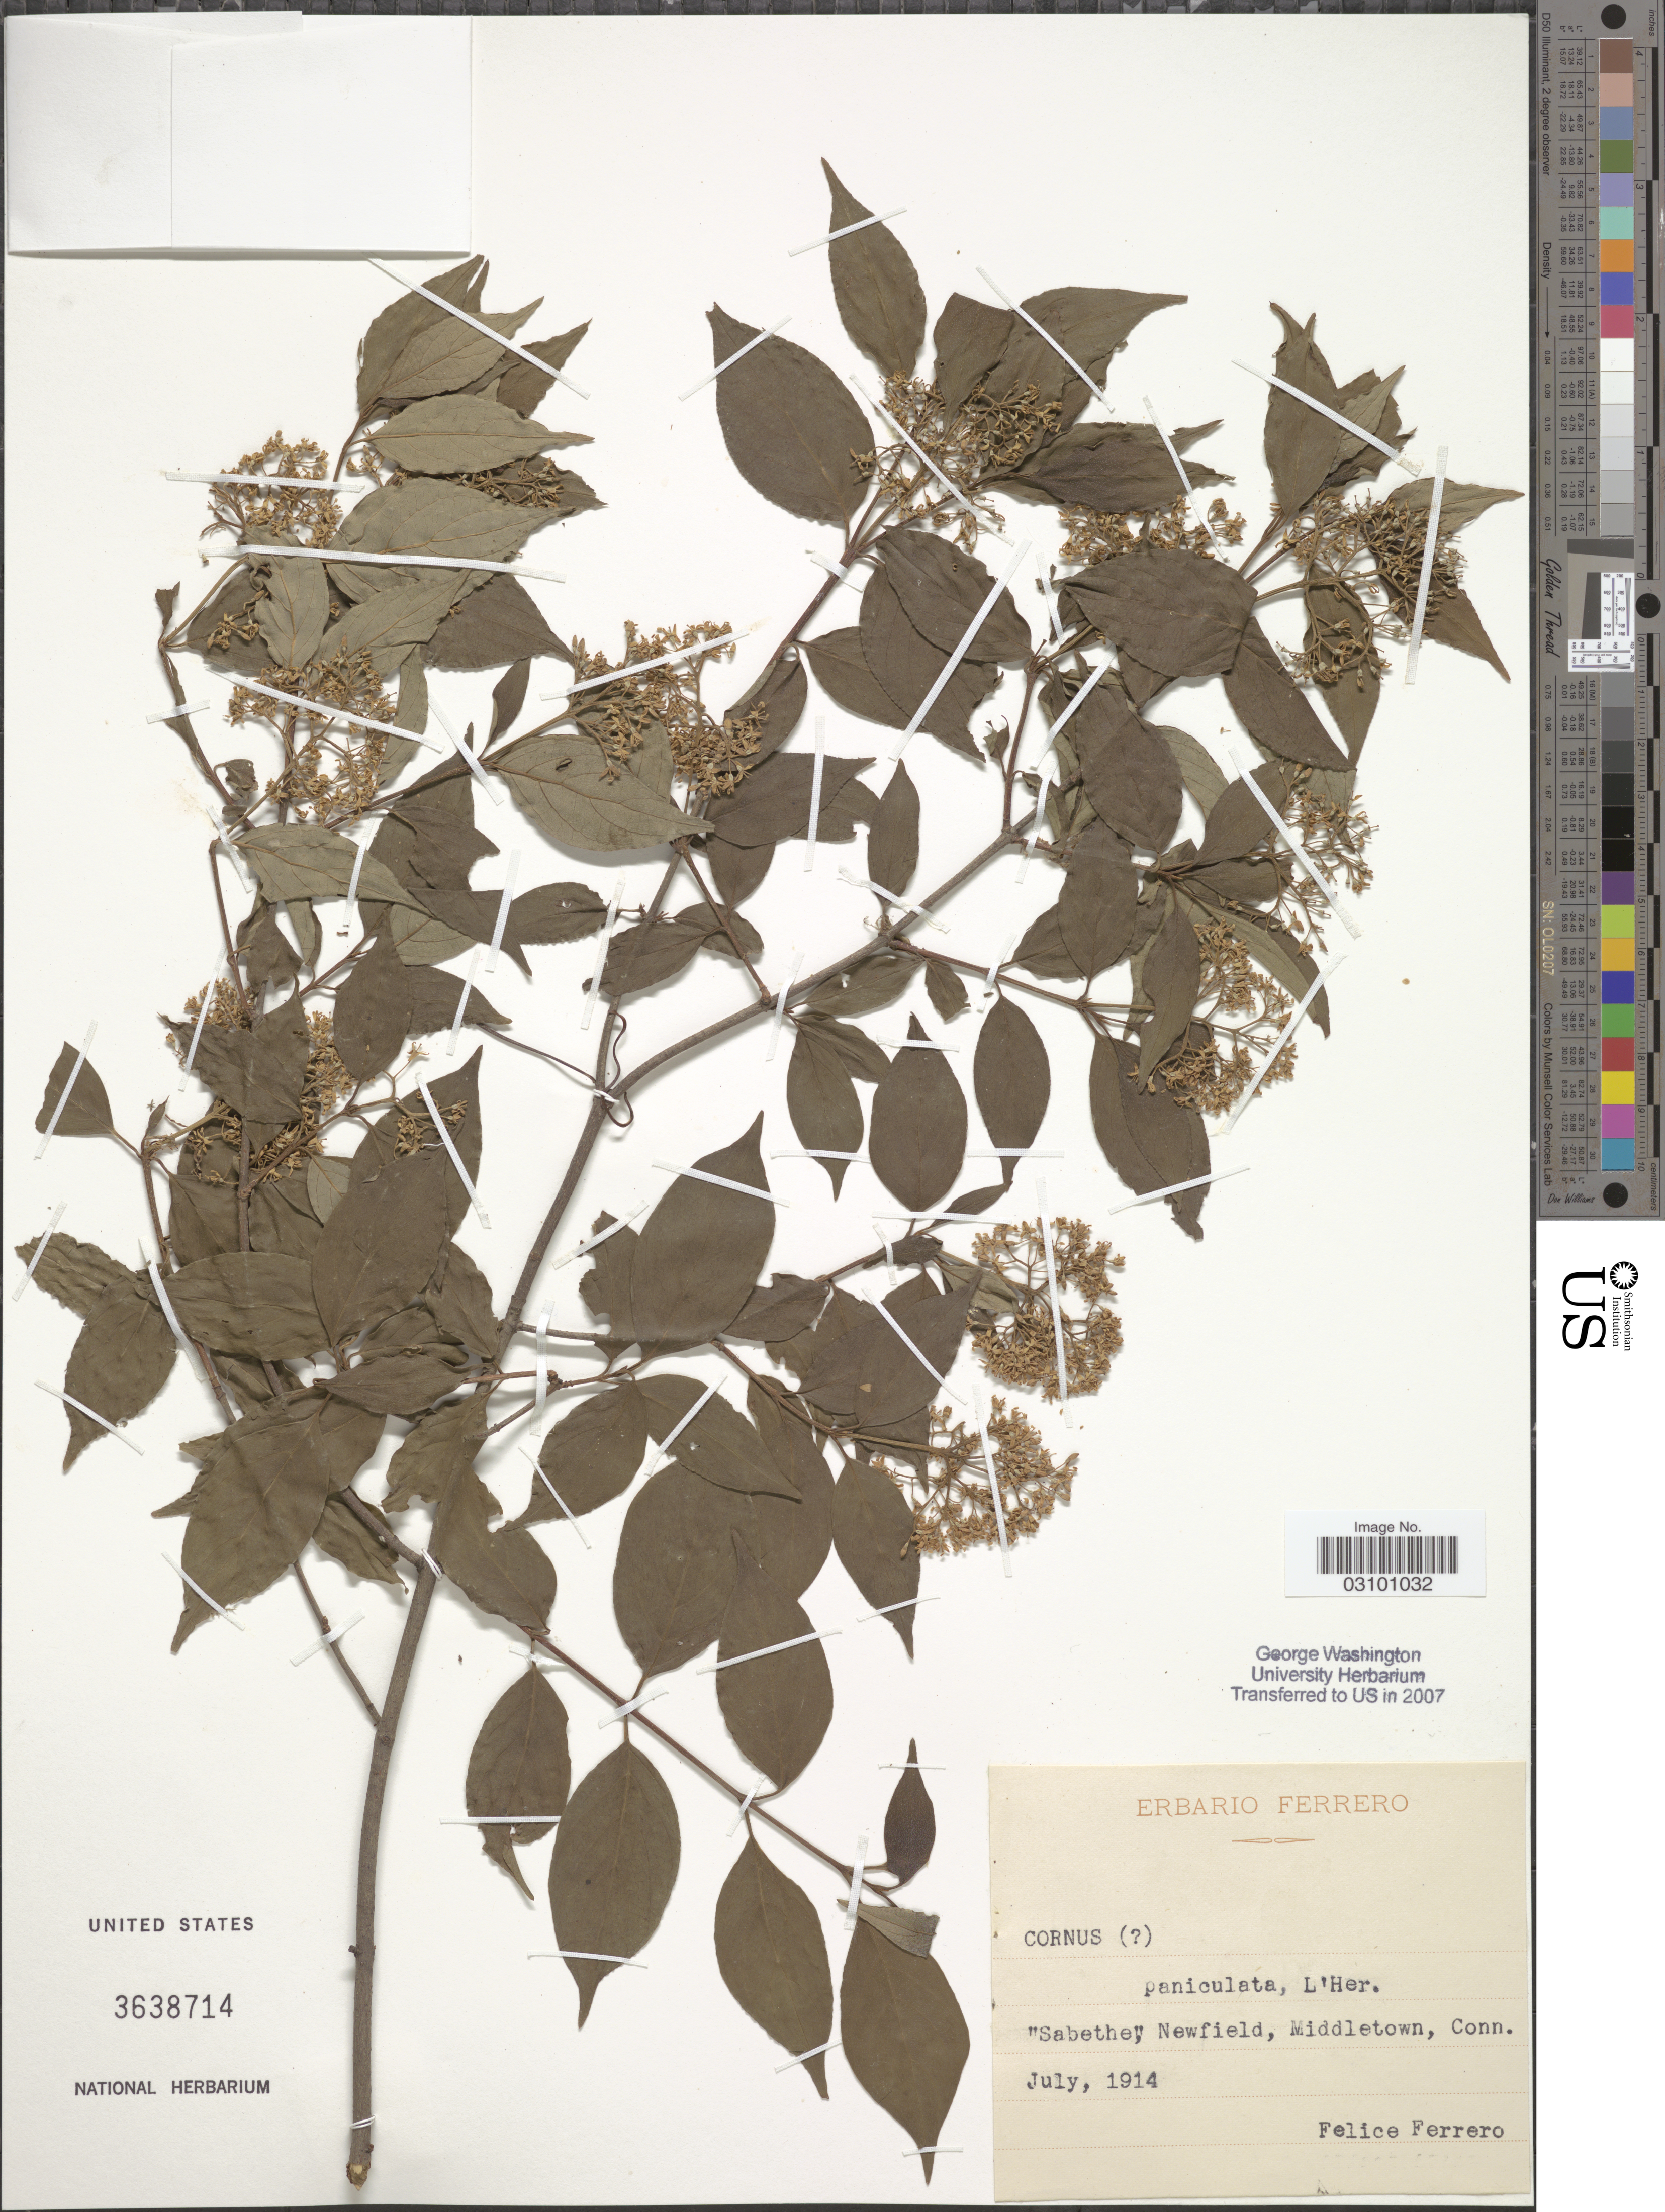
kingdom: Plantae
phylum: Tracheophyta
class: Magnoliopsida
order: Cornales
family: Cornaceae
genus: Cornus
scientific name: Cornus sp.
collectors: F. Ferrero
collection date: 1914-07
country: United States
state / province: Connecticut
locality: Sabethe,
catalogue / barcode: US 3638714